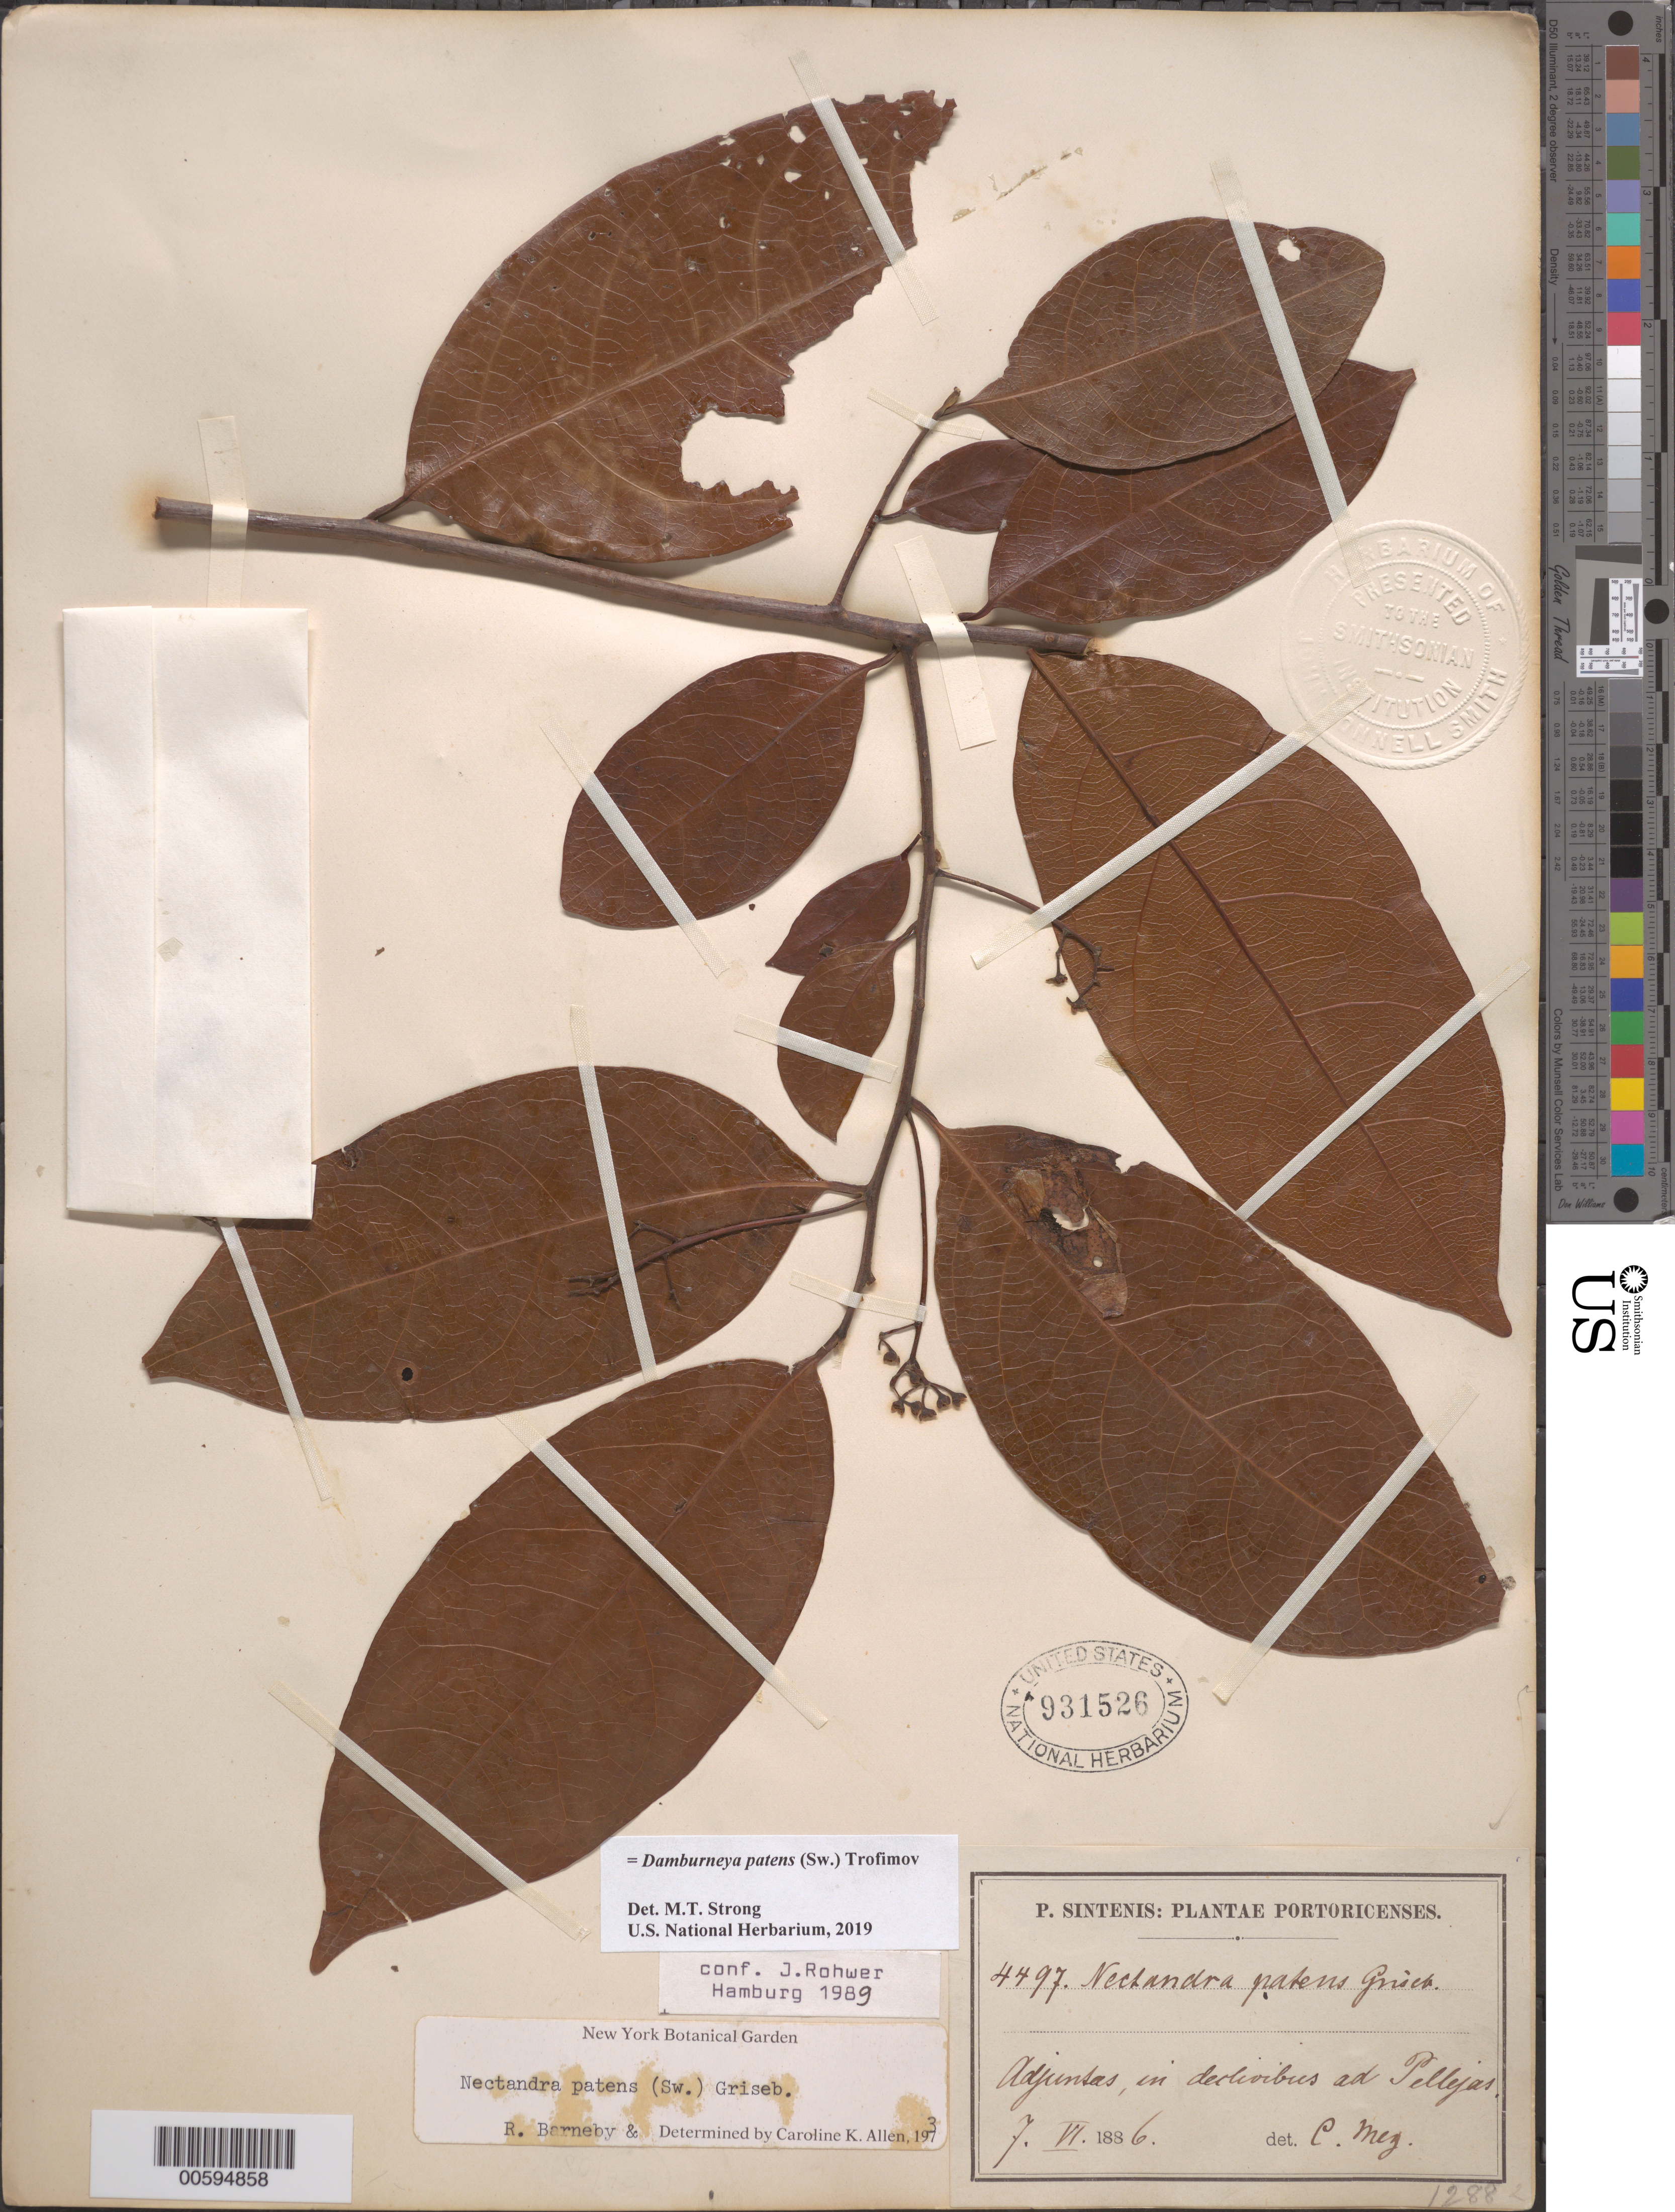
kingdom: Plantae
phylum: Tracheophyta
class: Magnoliopsida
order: Laurales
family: Lauraceae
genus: Damburneya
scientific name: Damburneya patens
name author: (Sw.) Trofimov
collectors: P. Sintenis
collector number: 4497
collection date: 1886-06-07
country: Puerto Rico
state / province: Adjuntas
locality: In declivibus ad Pellejas.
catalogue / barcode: US 931526